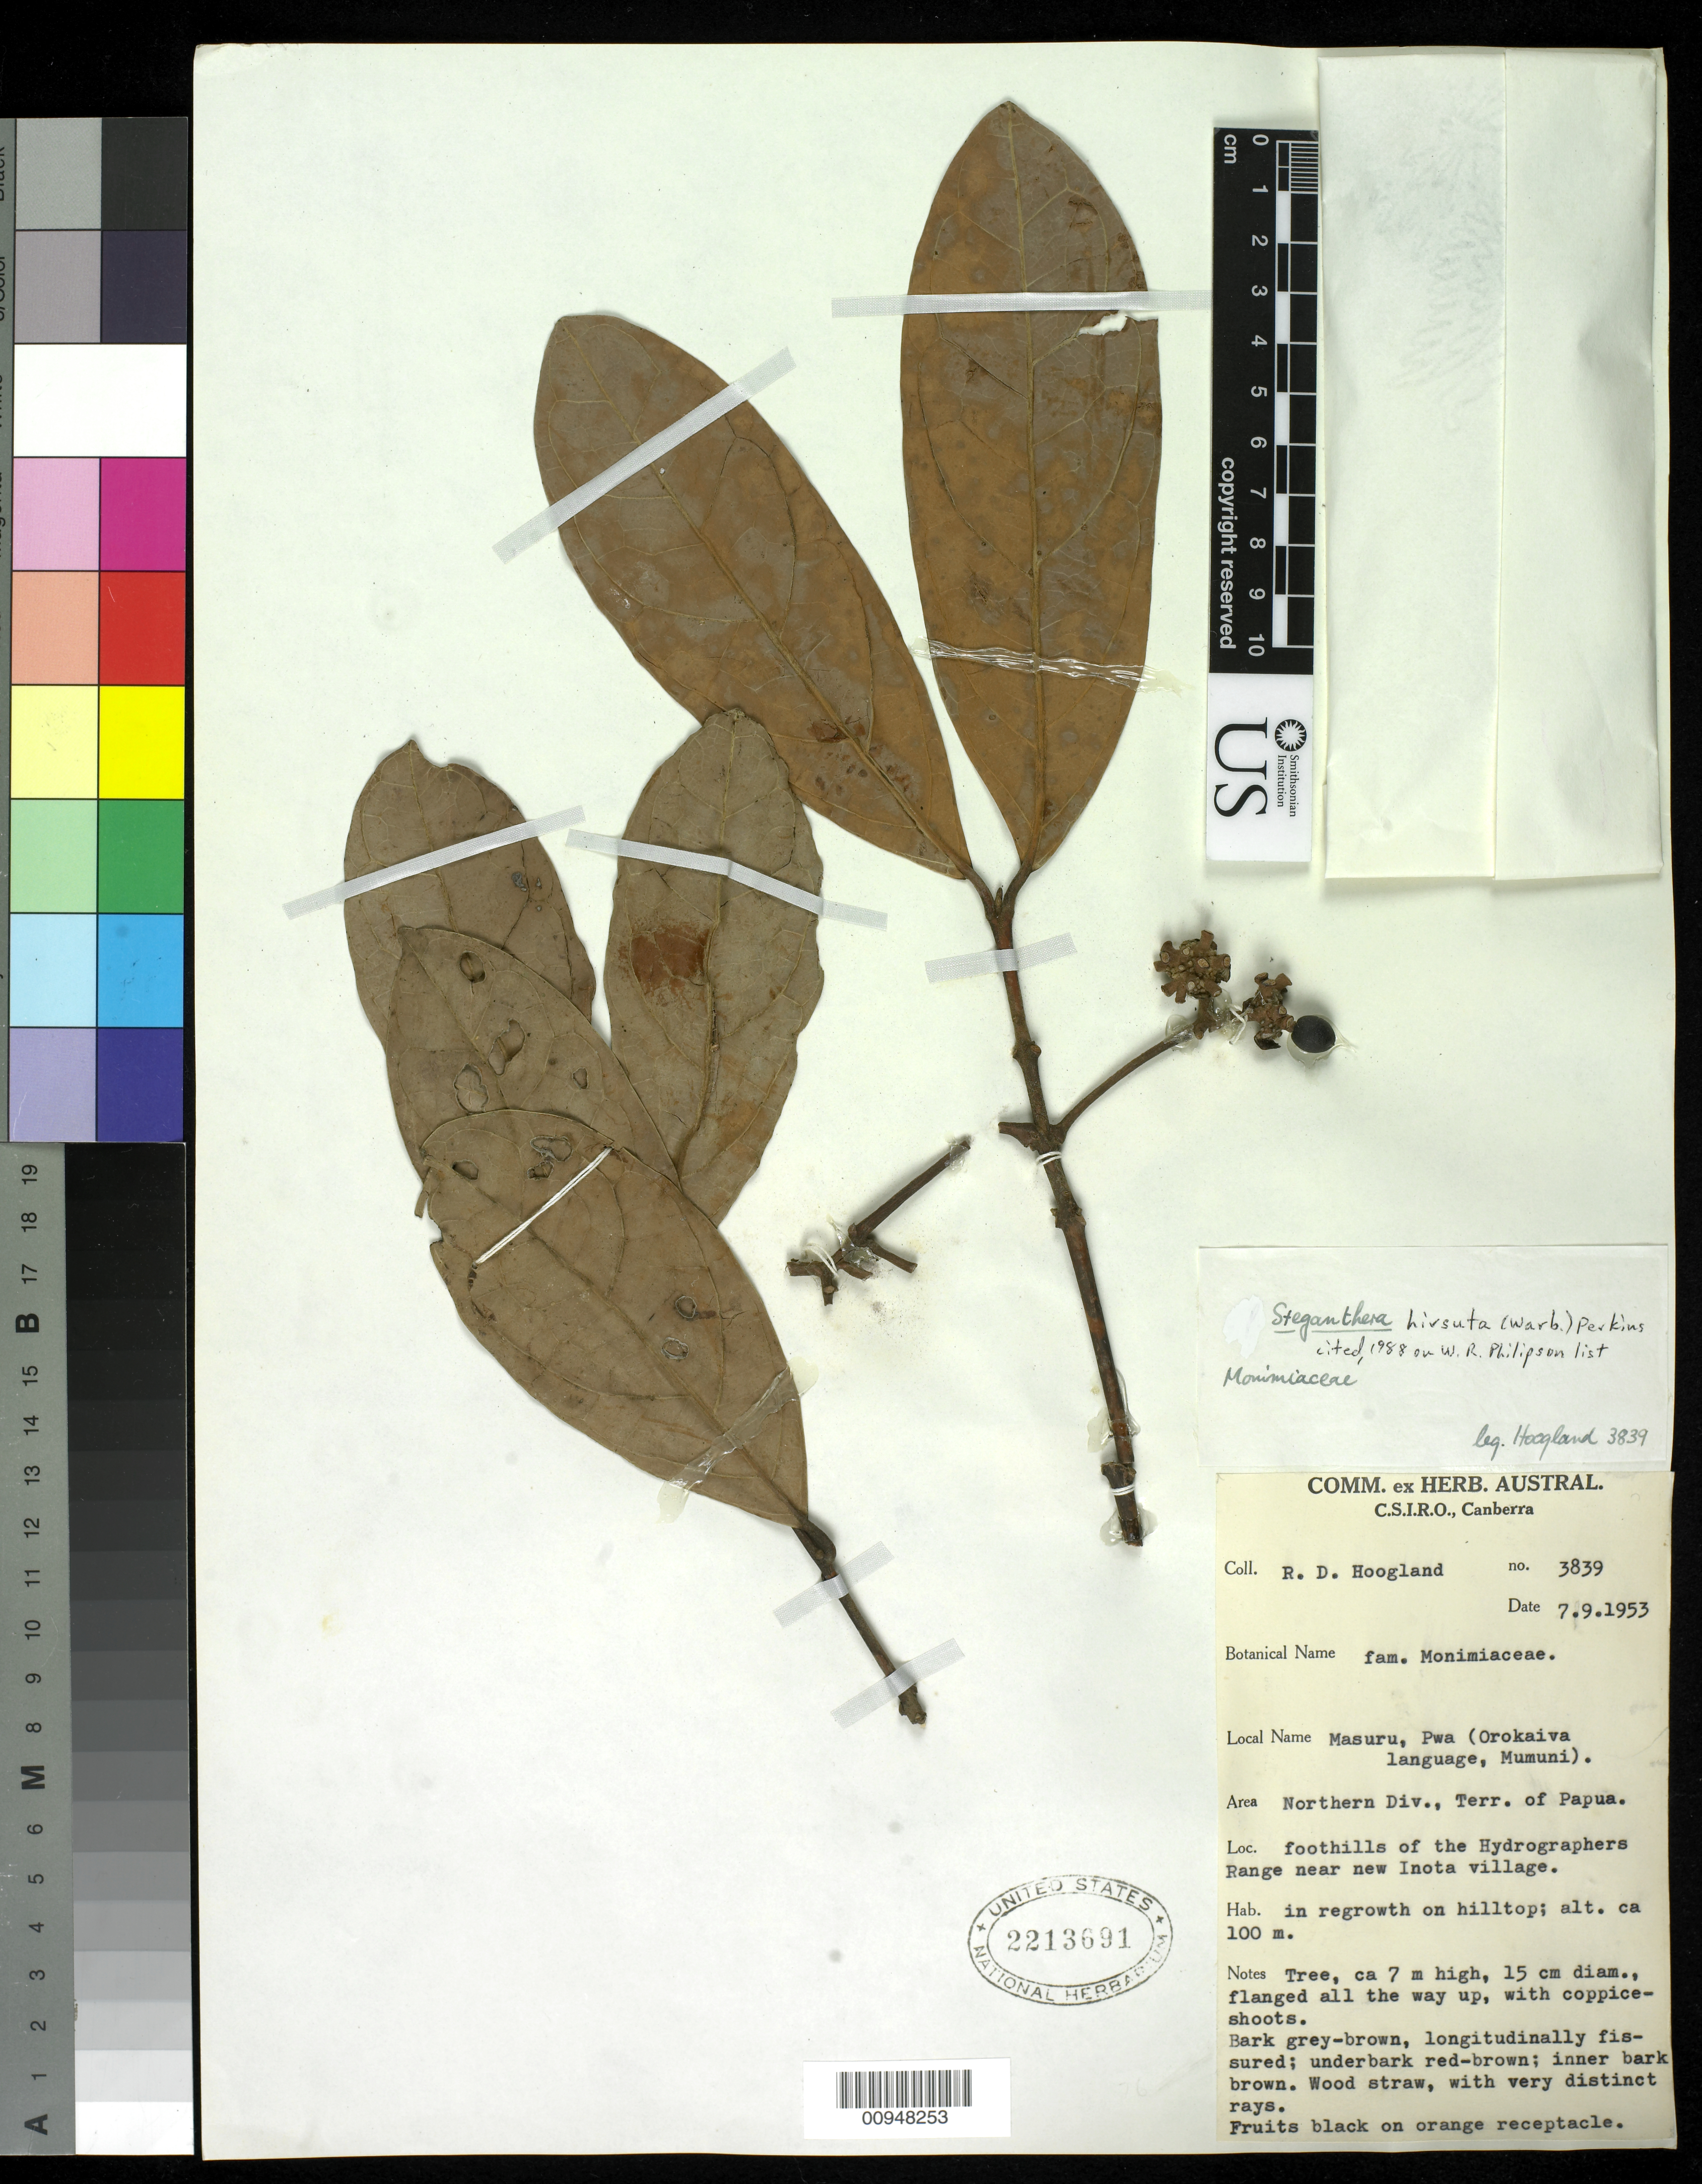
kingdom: Plantae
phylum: Tracheophyta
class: Magnoliopsida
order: Laurales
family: Monimiaceae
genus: Steganthera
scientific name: Steganthera hirsuta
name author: (Warb.) Perkins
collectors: R. D. Hoogland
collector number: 3839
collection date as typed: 09 Jul 1953 or 07 Sep 1953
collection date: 1953-07-09 or 1953-09-07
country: Papua New Guinea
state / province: Northern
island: New Guinea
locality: Foothills of the Hydrographers Range near new Inota village.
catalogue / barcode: US 2213691